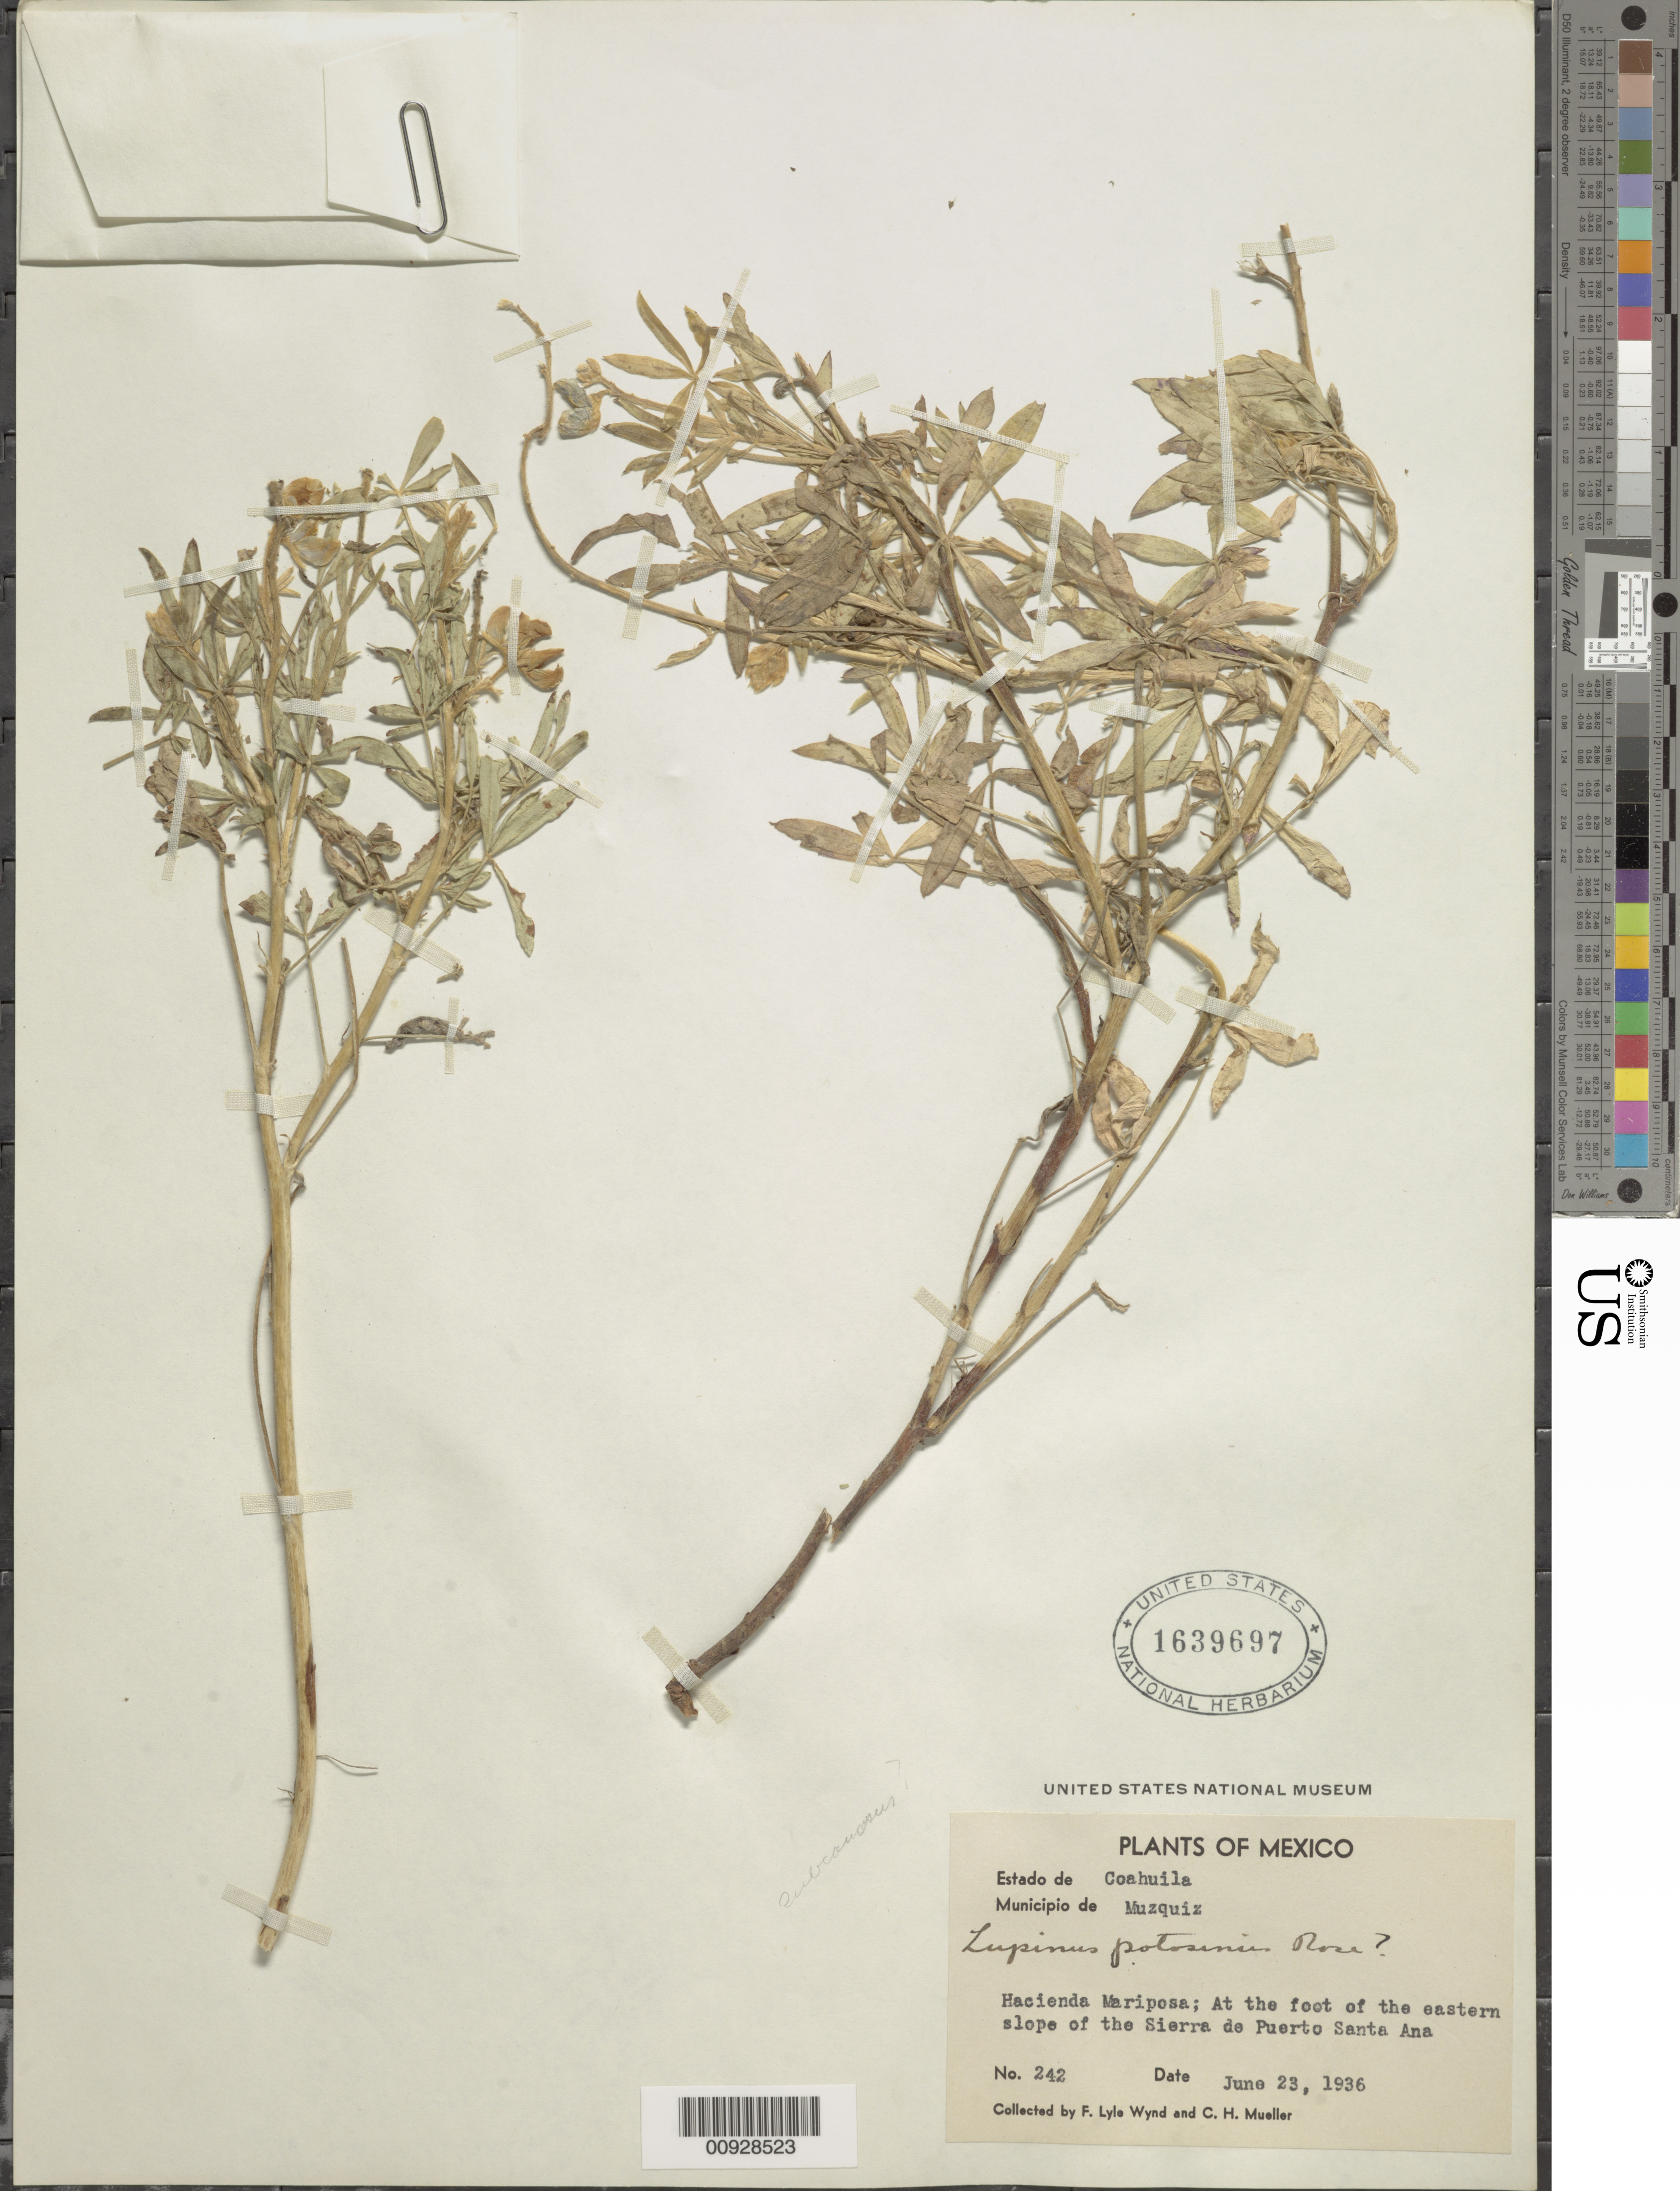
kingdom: Plantae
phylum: Tracheophyta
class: Magnoliopsida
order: Fabales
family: Fabaceae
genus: Lupinus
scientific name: Lupinus potosinus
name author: Rose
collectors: F. L. Wynd & C. H. Mueller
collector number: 242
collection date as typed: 23 Jun 1936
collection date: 1936-06-23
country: Mexico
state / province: Coahuila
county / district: Múzquiz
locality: Hacienda Mariposa: at the foot of the eastern slope of the Sierra de Puerto Santa Ana. Municipio de Múzquiz, Estado de Coahuila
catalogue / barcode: US 1639697